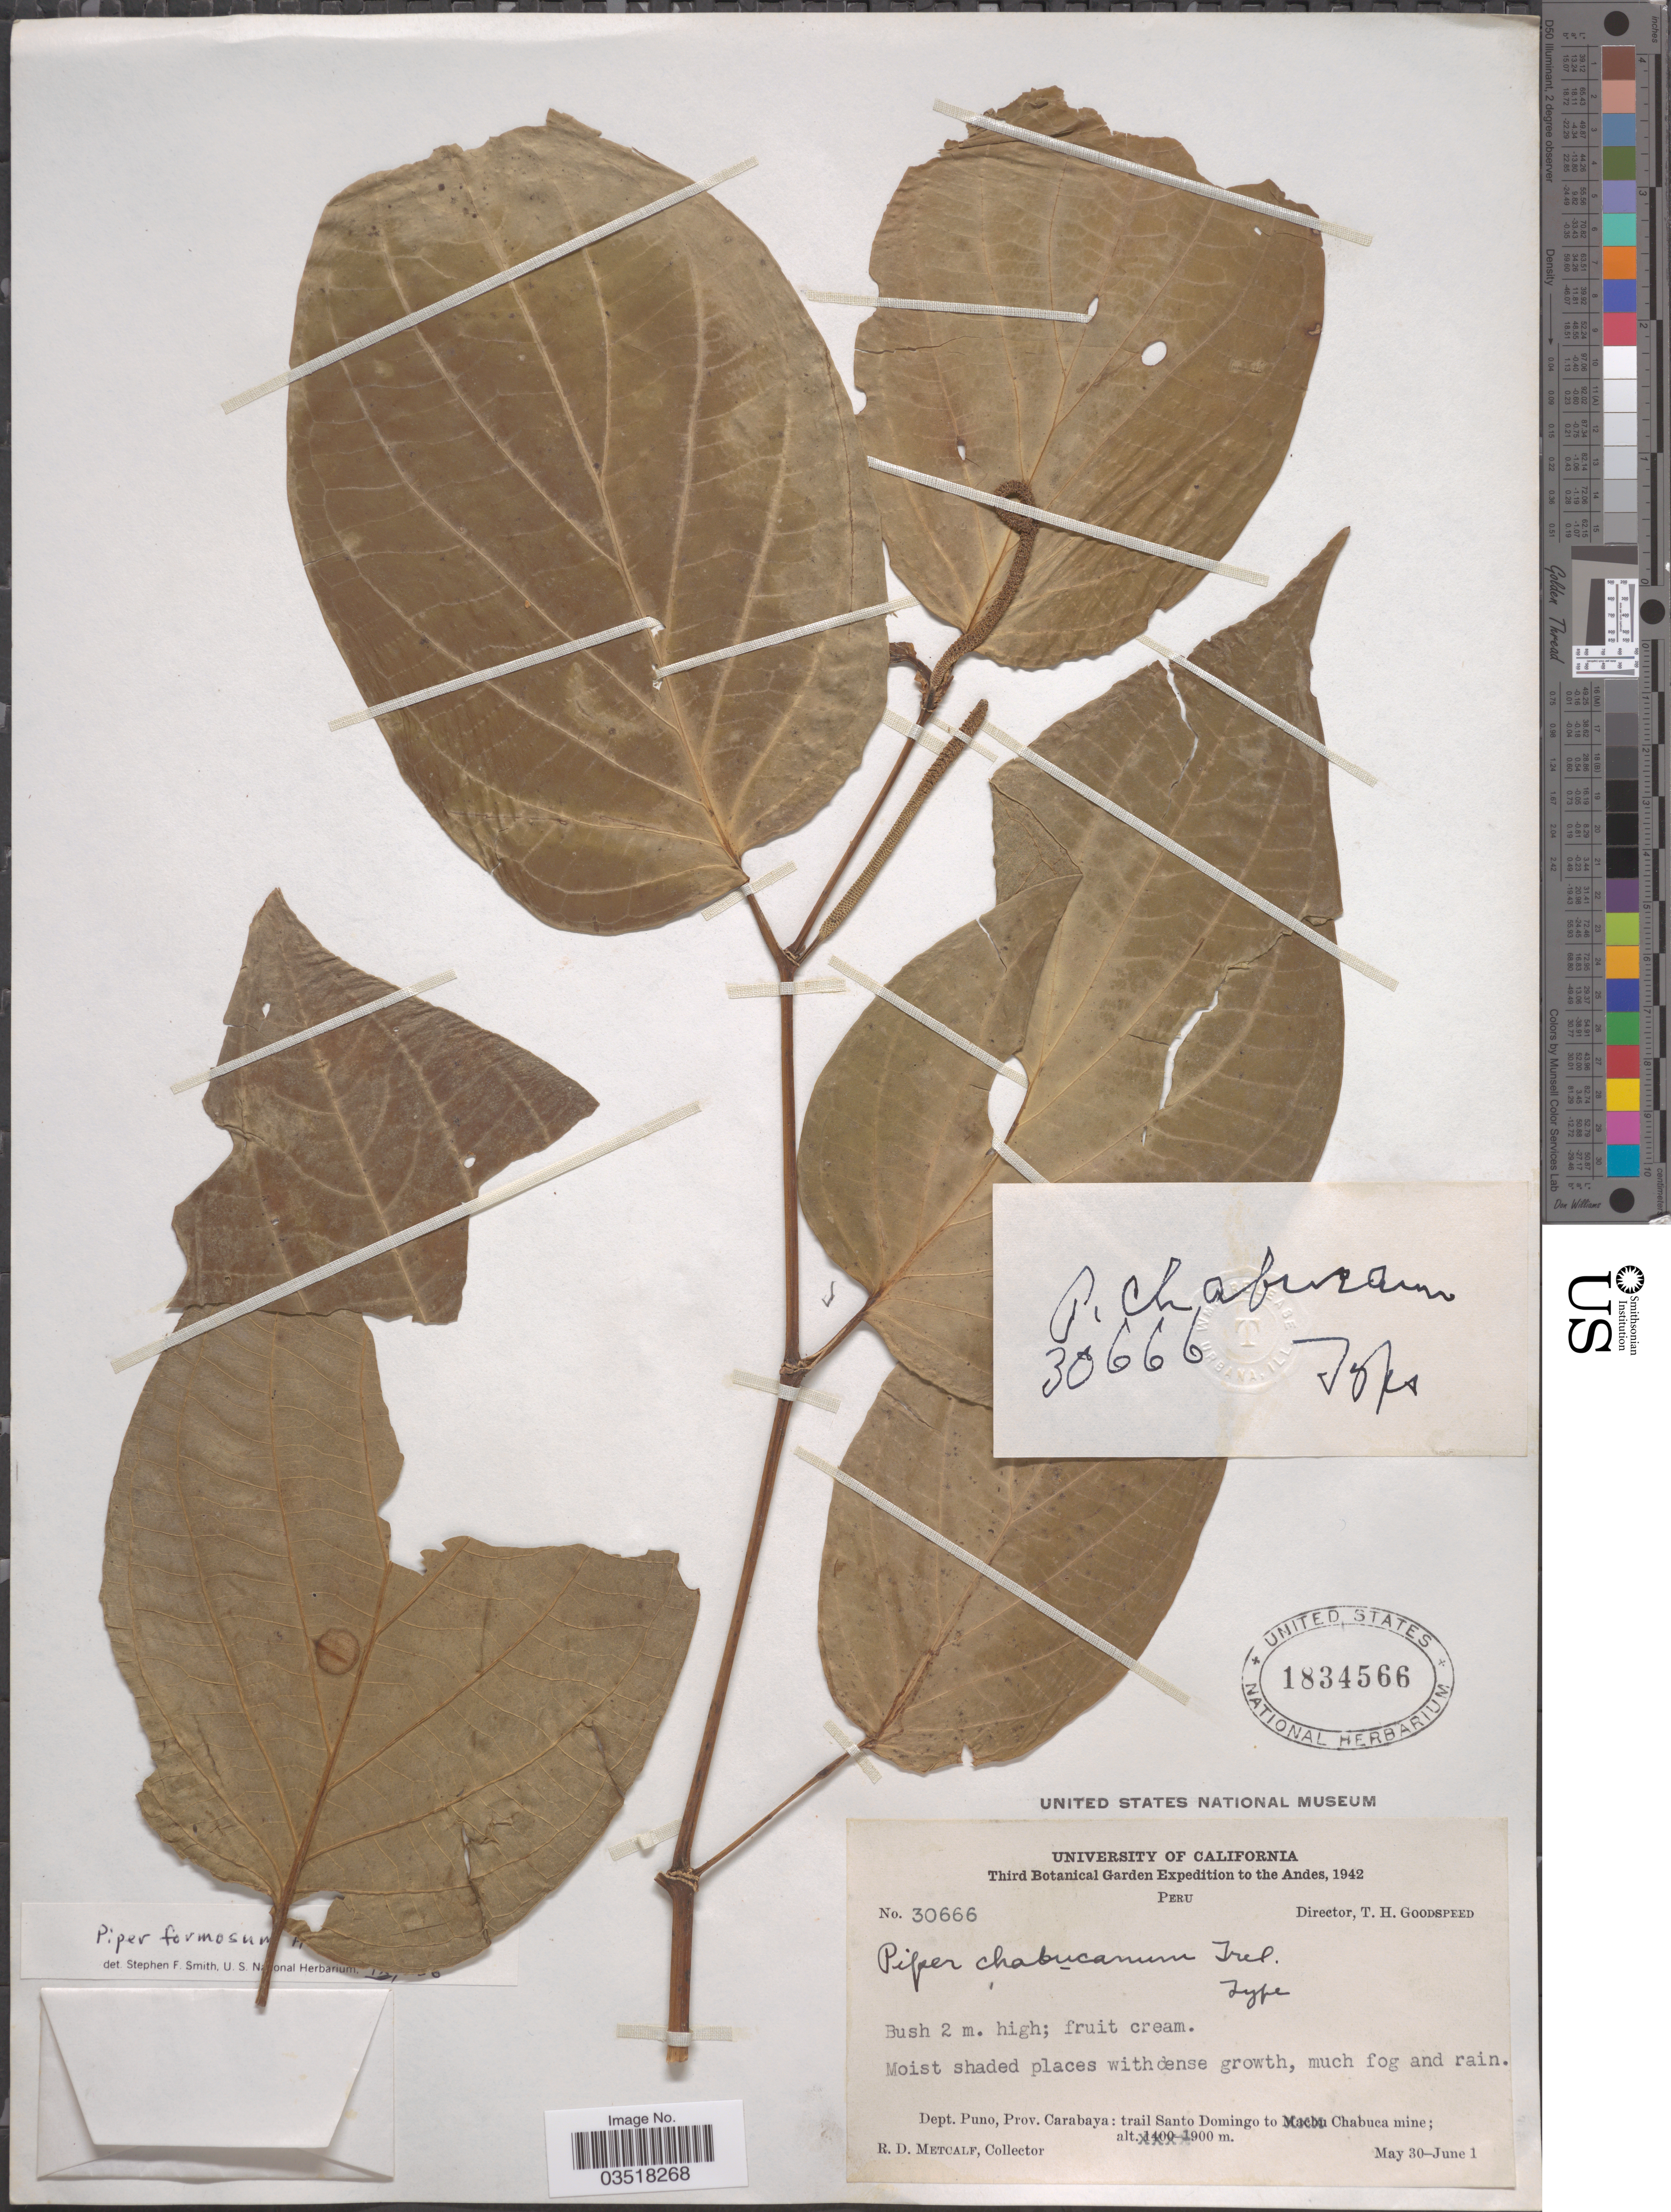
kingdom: Plantae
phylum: Tracheophyta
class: Magnoliopsida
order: Piperales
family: Piperaceae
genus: Piper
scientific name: Piper formosum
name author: C. DC.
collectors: R. D. Metcalf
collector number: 30666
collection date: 1942-05-30/1942-06-01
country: Peru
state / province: Puno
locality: Andes. Dept. Puno, Prov. Carabaya: trail Santo Domingo to Chabuca mine.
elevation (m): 1900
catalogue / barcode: US 1834566